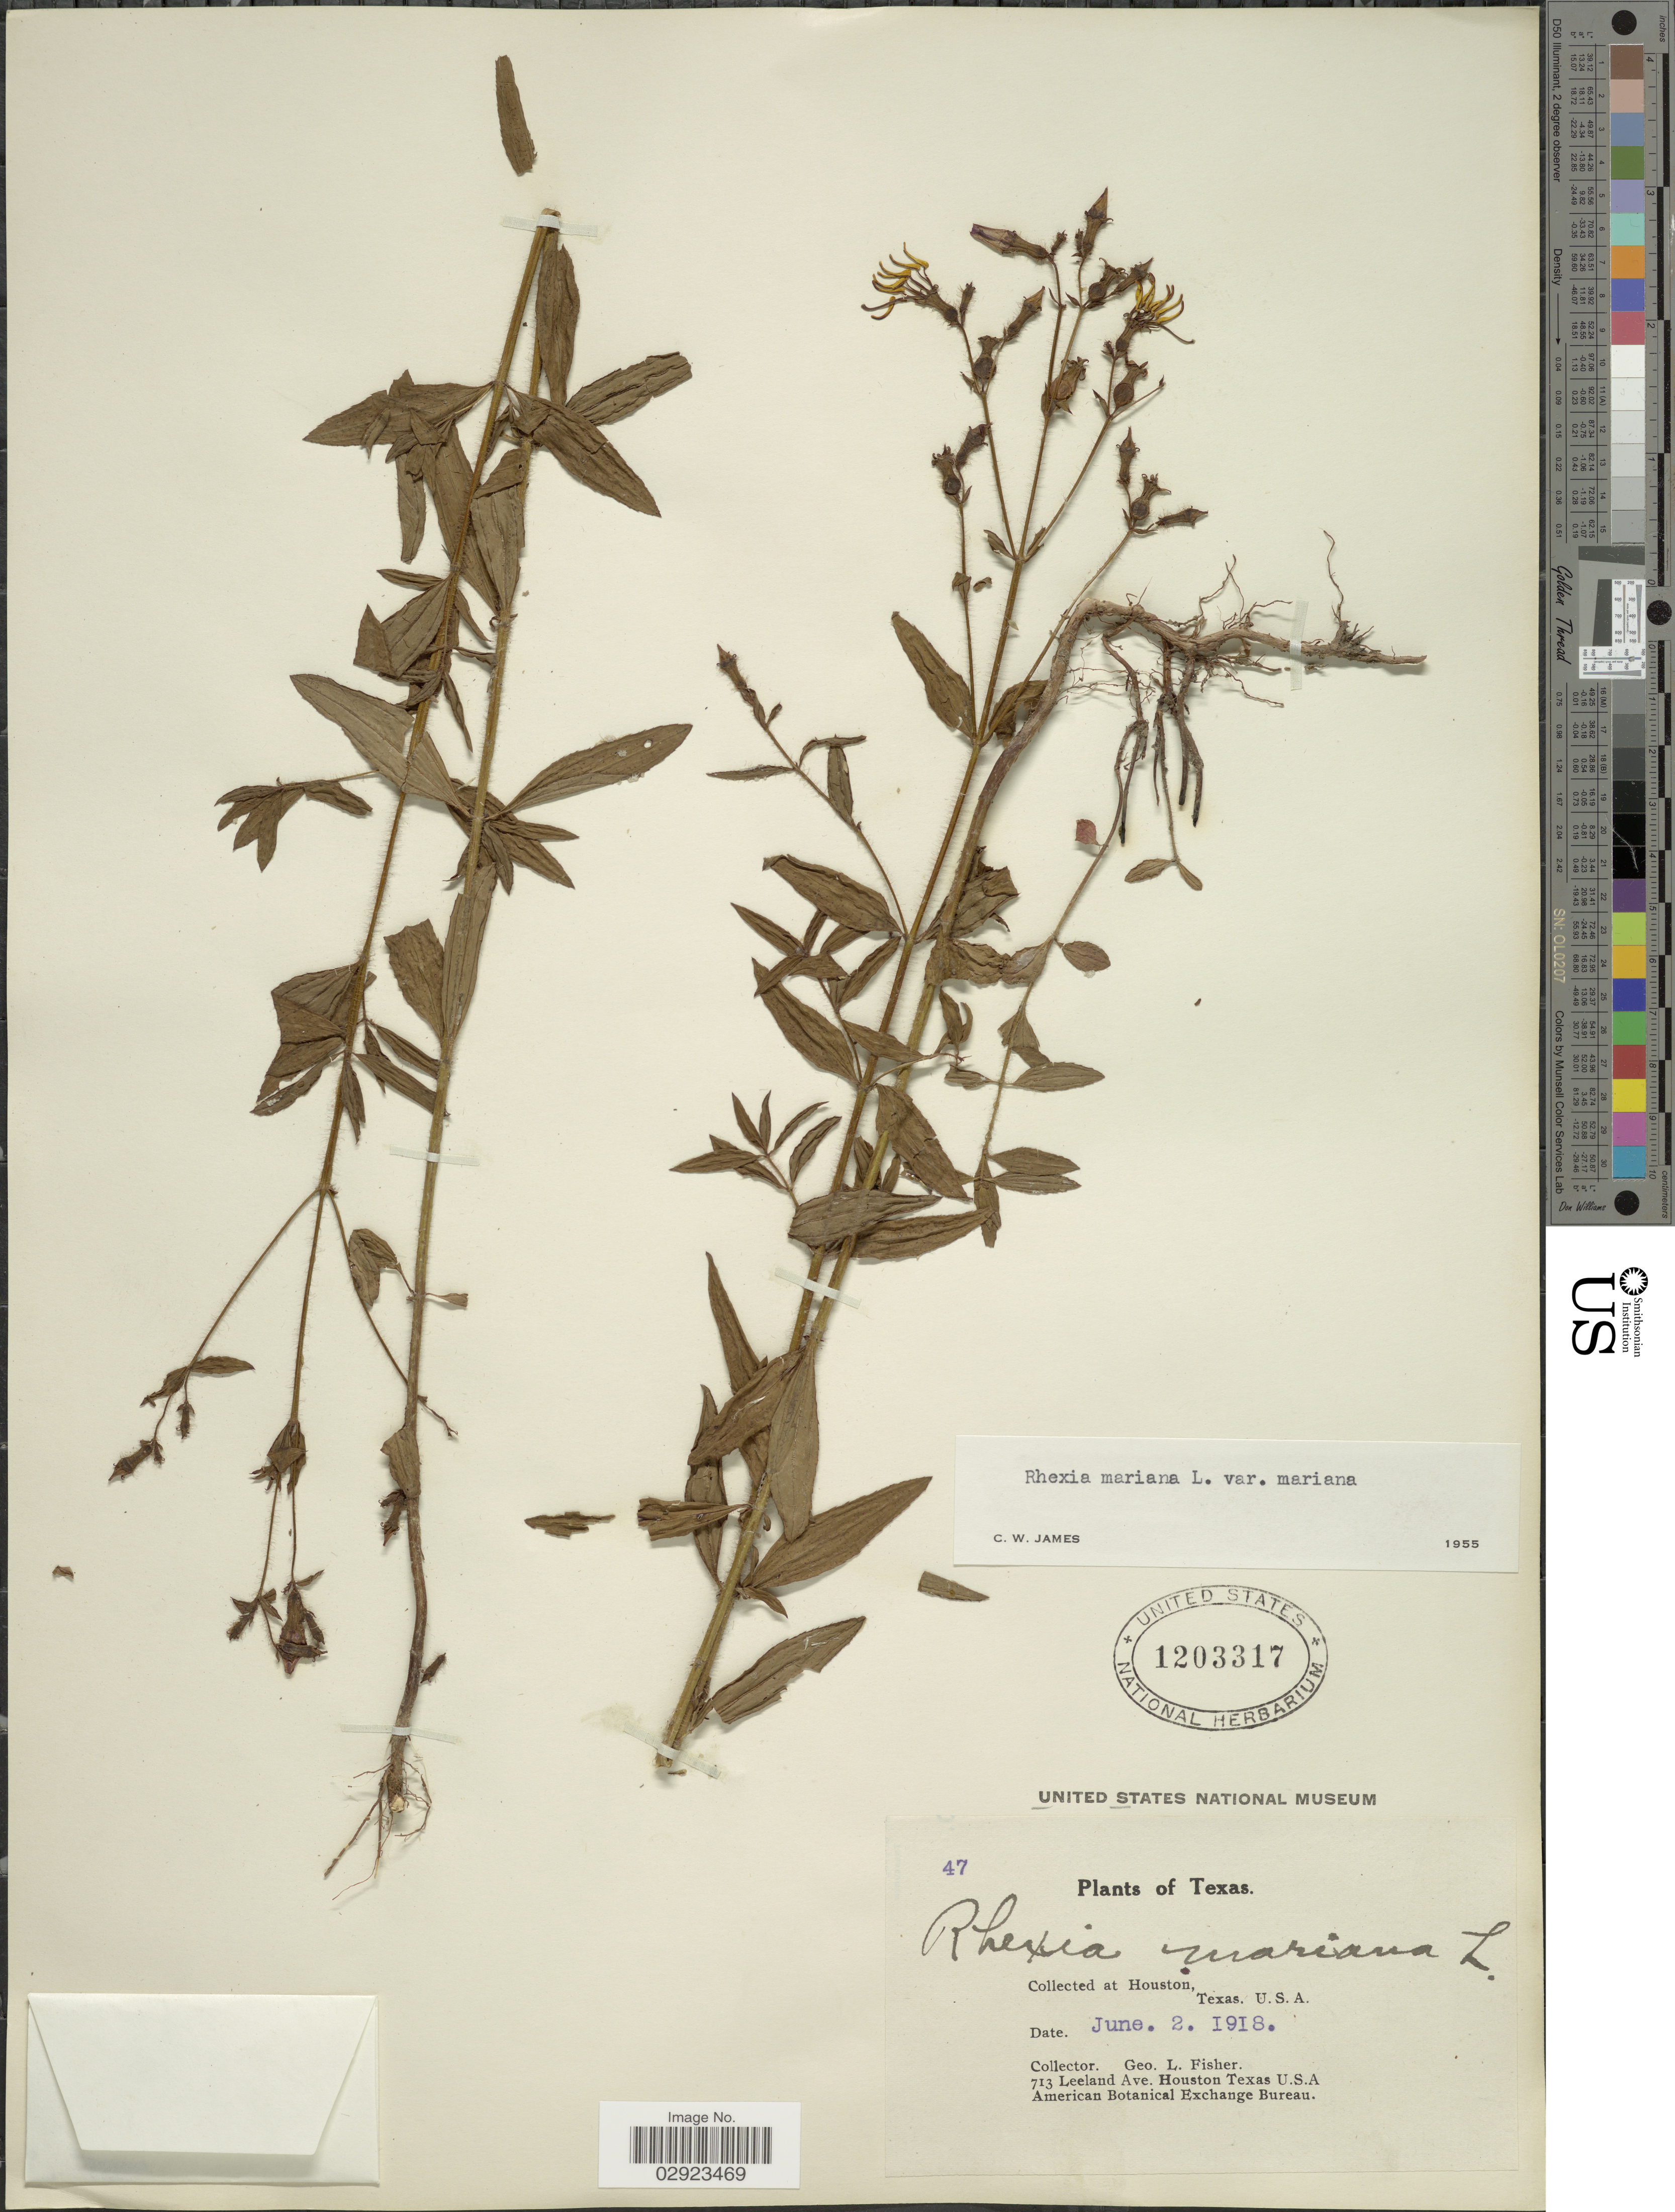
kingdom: Plantae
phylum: Tracheophyta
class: Magnoliopsida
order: Myrtales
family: Melastomataceae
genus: Rhexia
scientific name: Rhexia mariana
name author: L.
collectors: G. L. Fisher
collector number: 47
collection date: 1918-06-02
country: United States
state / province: Texas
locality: Houston.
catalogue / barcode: US 1203317